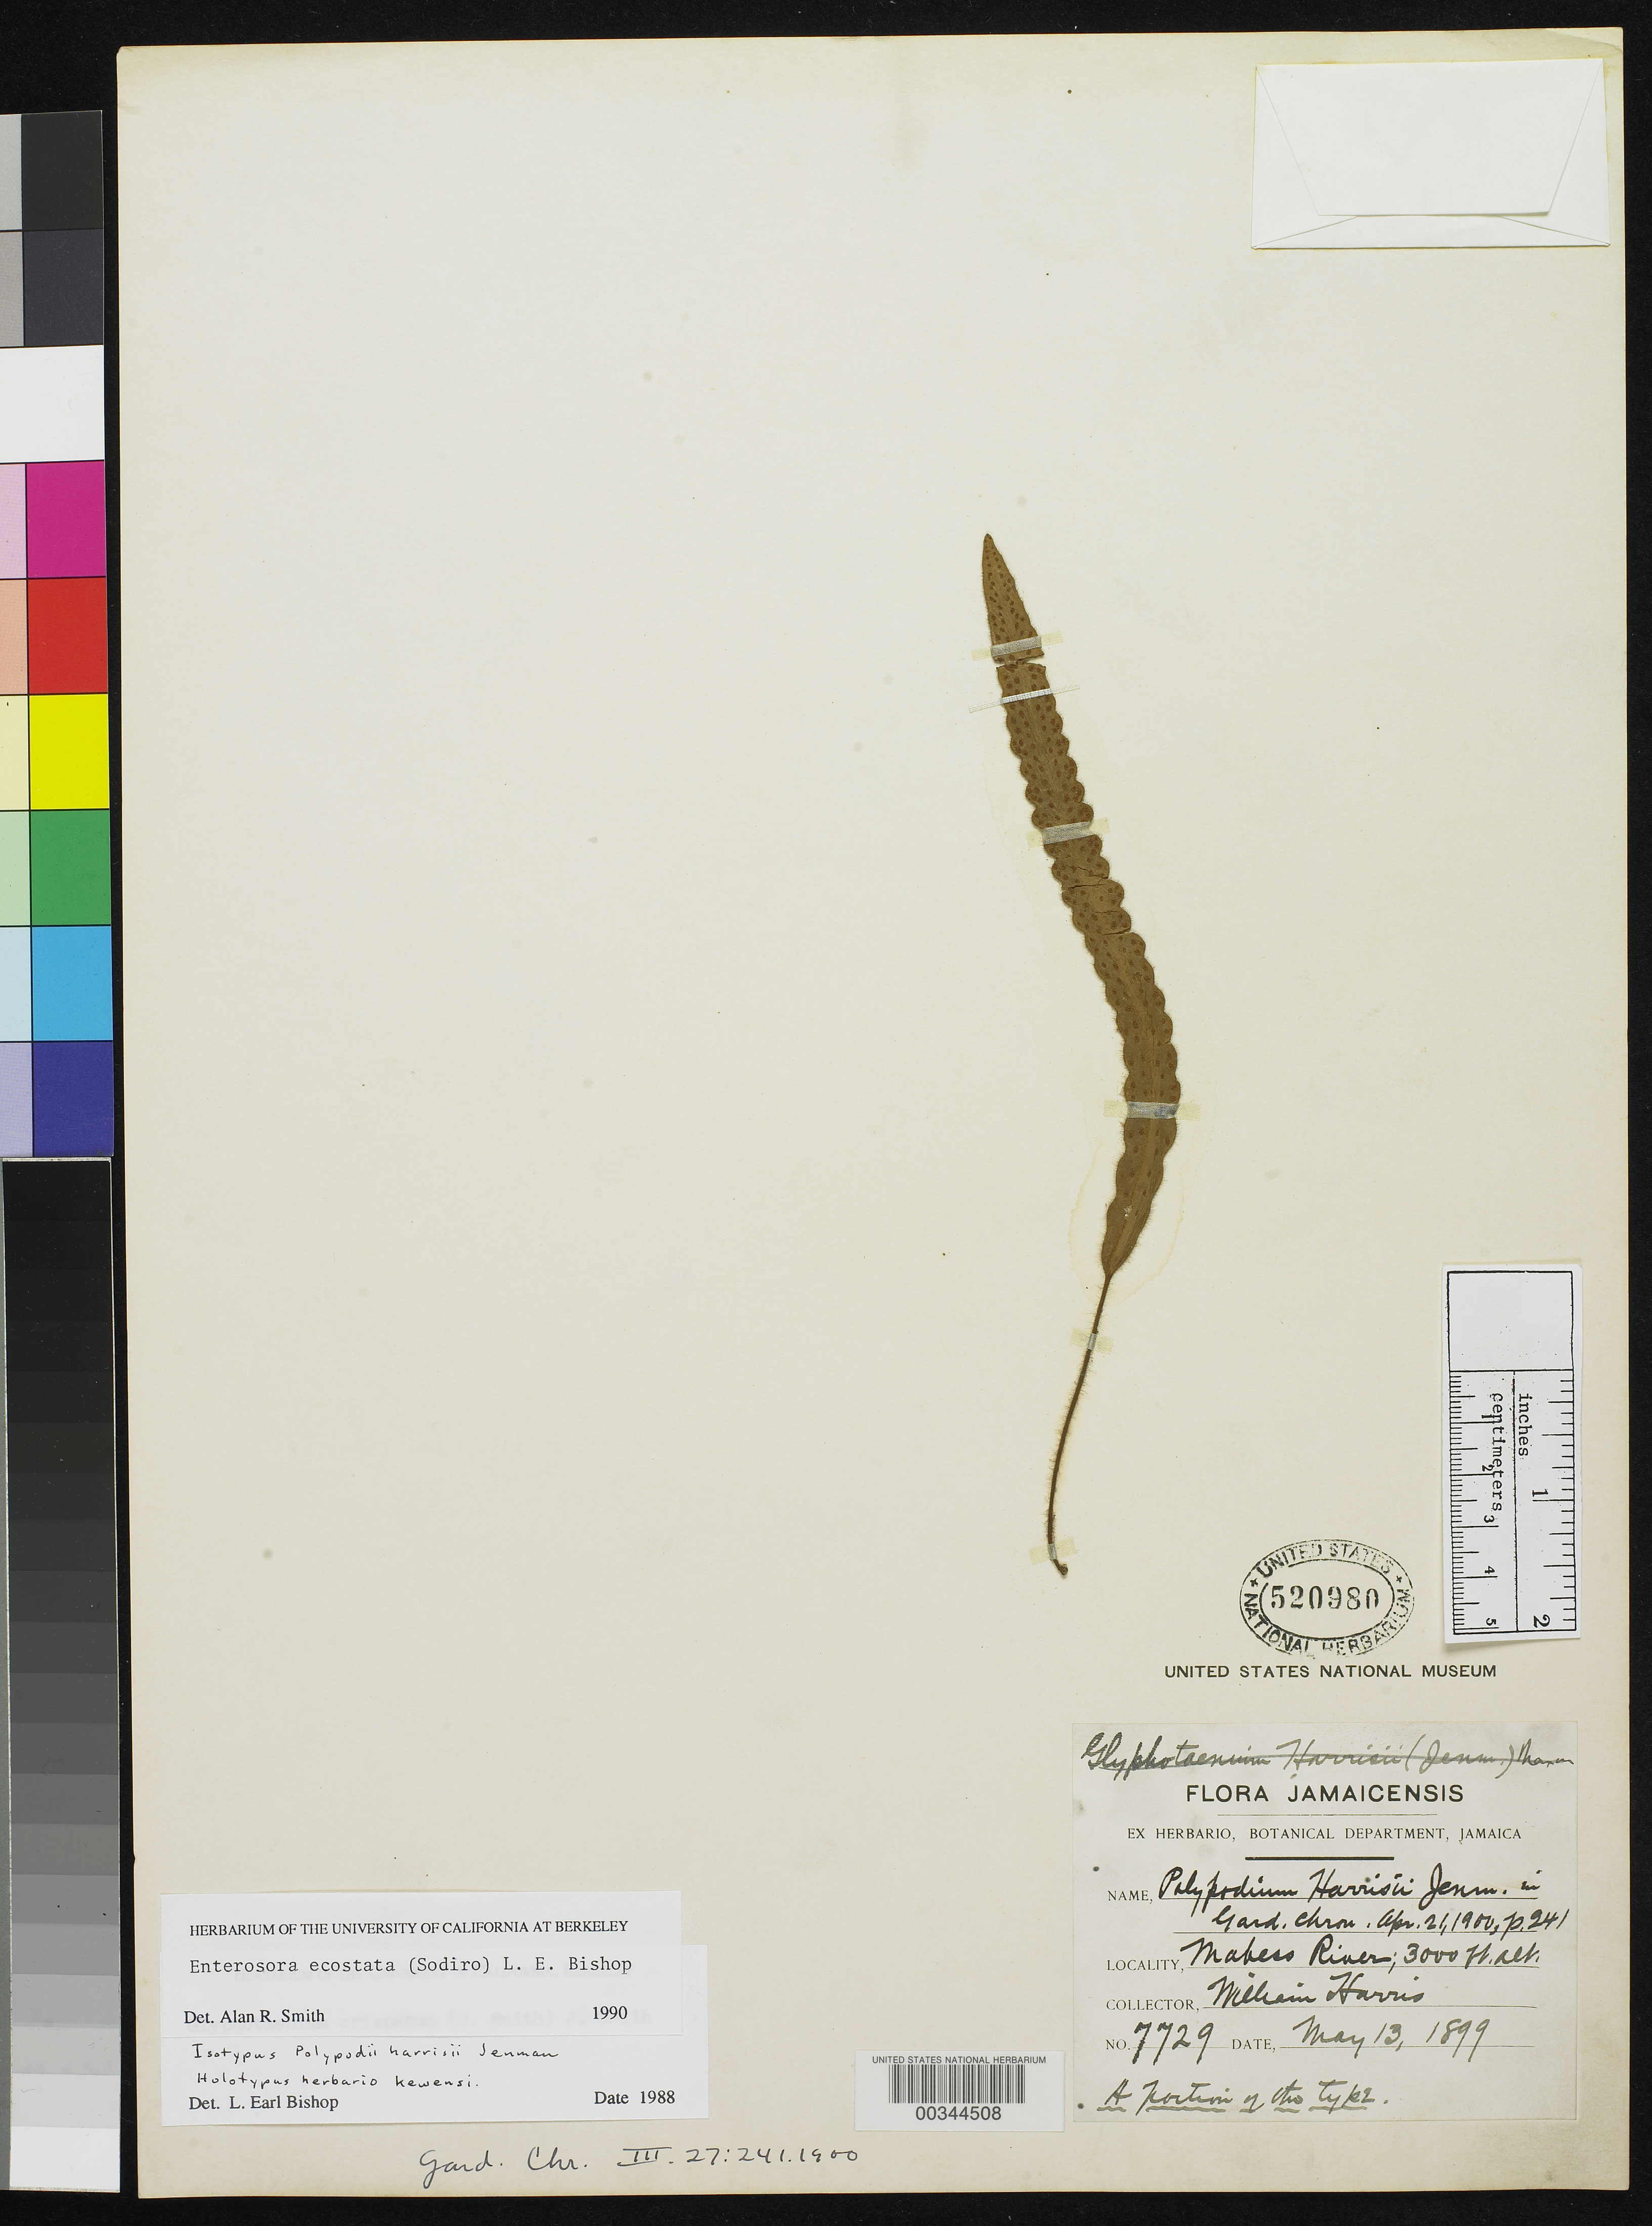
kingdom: Plantae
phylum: Tracheophyta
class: Polypodiopsida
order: Polypodiales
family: Polypodiaceae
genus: Polypodium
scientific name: Polypodium harrisii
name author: Jenman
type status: Type Fragment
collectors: W. H. Harris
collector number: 7729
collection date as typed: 13 May 1899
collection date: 1899-05-13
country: Jamaica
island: Greater Antilles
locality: Mabers River.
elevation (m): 914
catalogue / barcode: US 520980